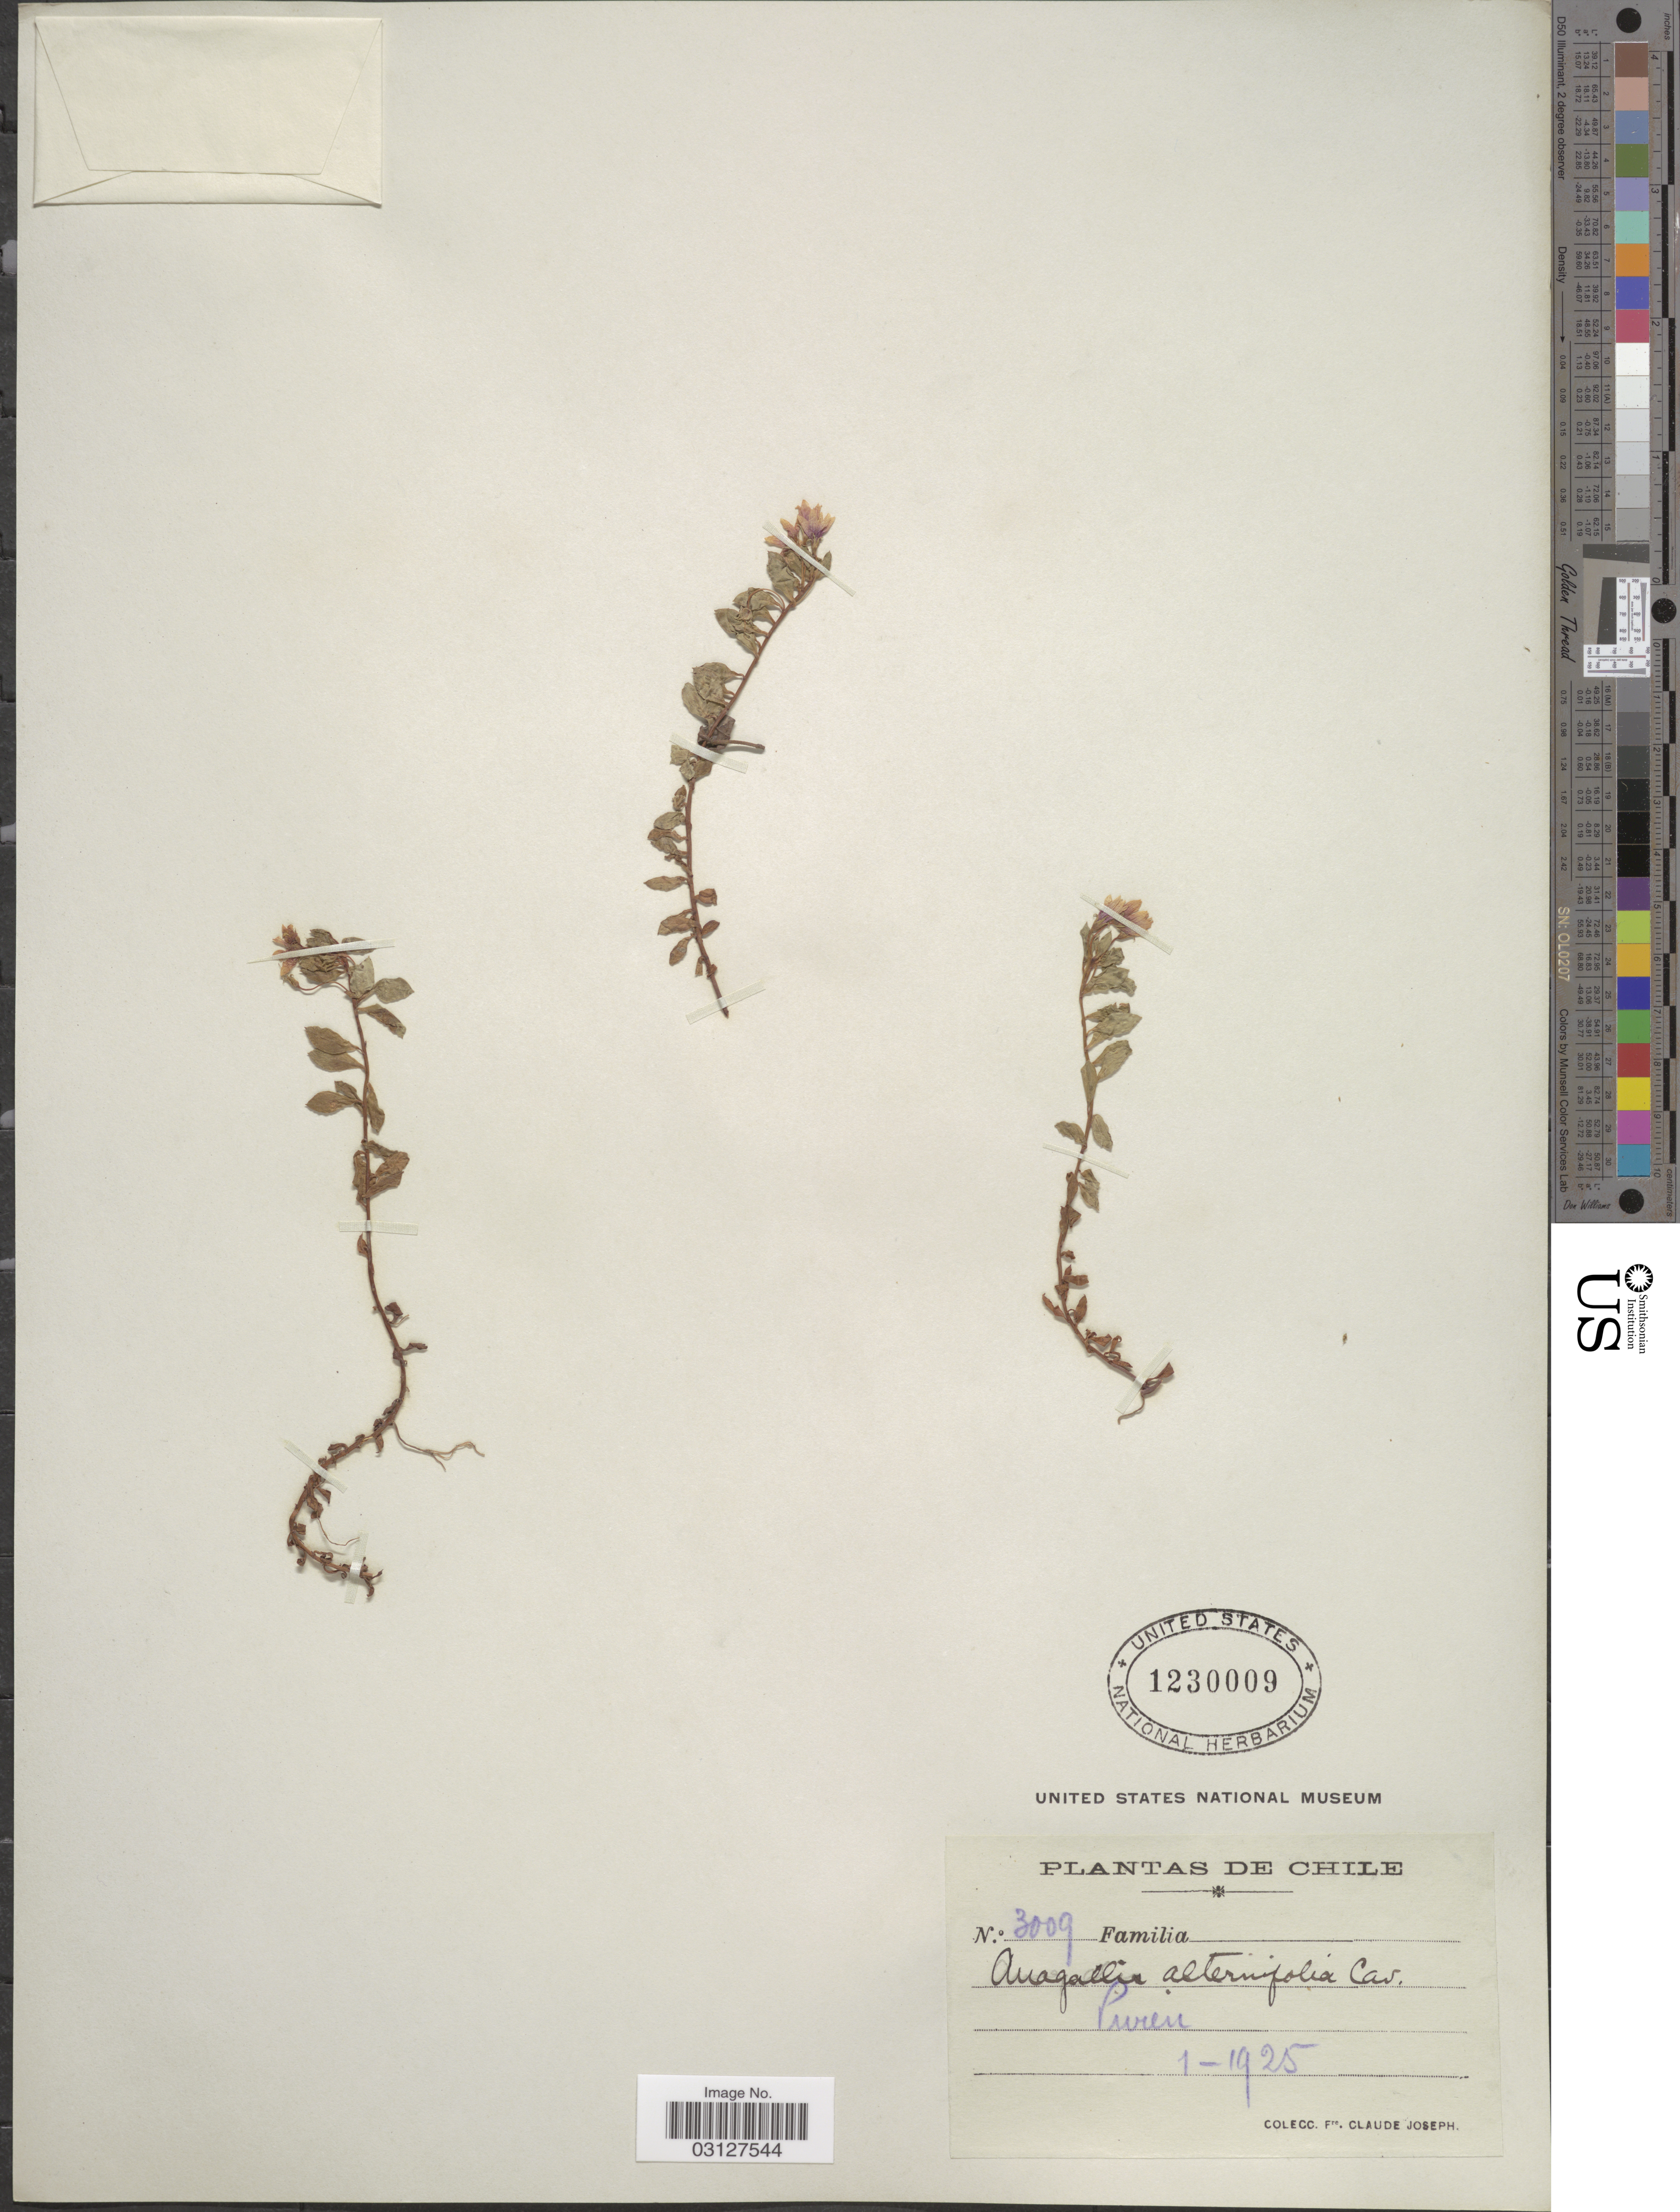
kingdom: Plantae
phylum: Tracheophyta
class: Magnoliopsida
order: Ericales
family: Primulaceae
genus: Anagallis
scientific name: Anagallis alternifolia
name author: Cav.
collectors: Bro. Claude-Joseph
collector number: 3009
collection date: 1925-01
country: Chile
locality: Puren.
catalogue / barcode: US 1230009